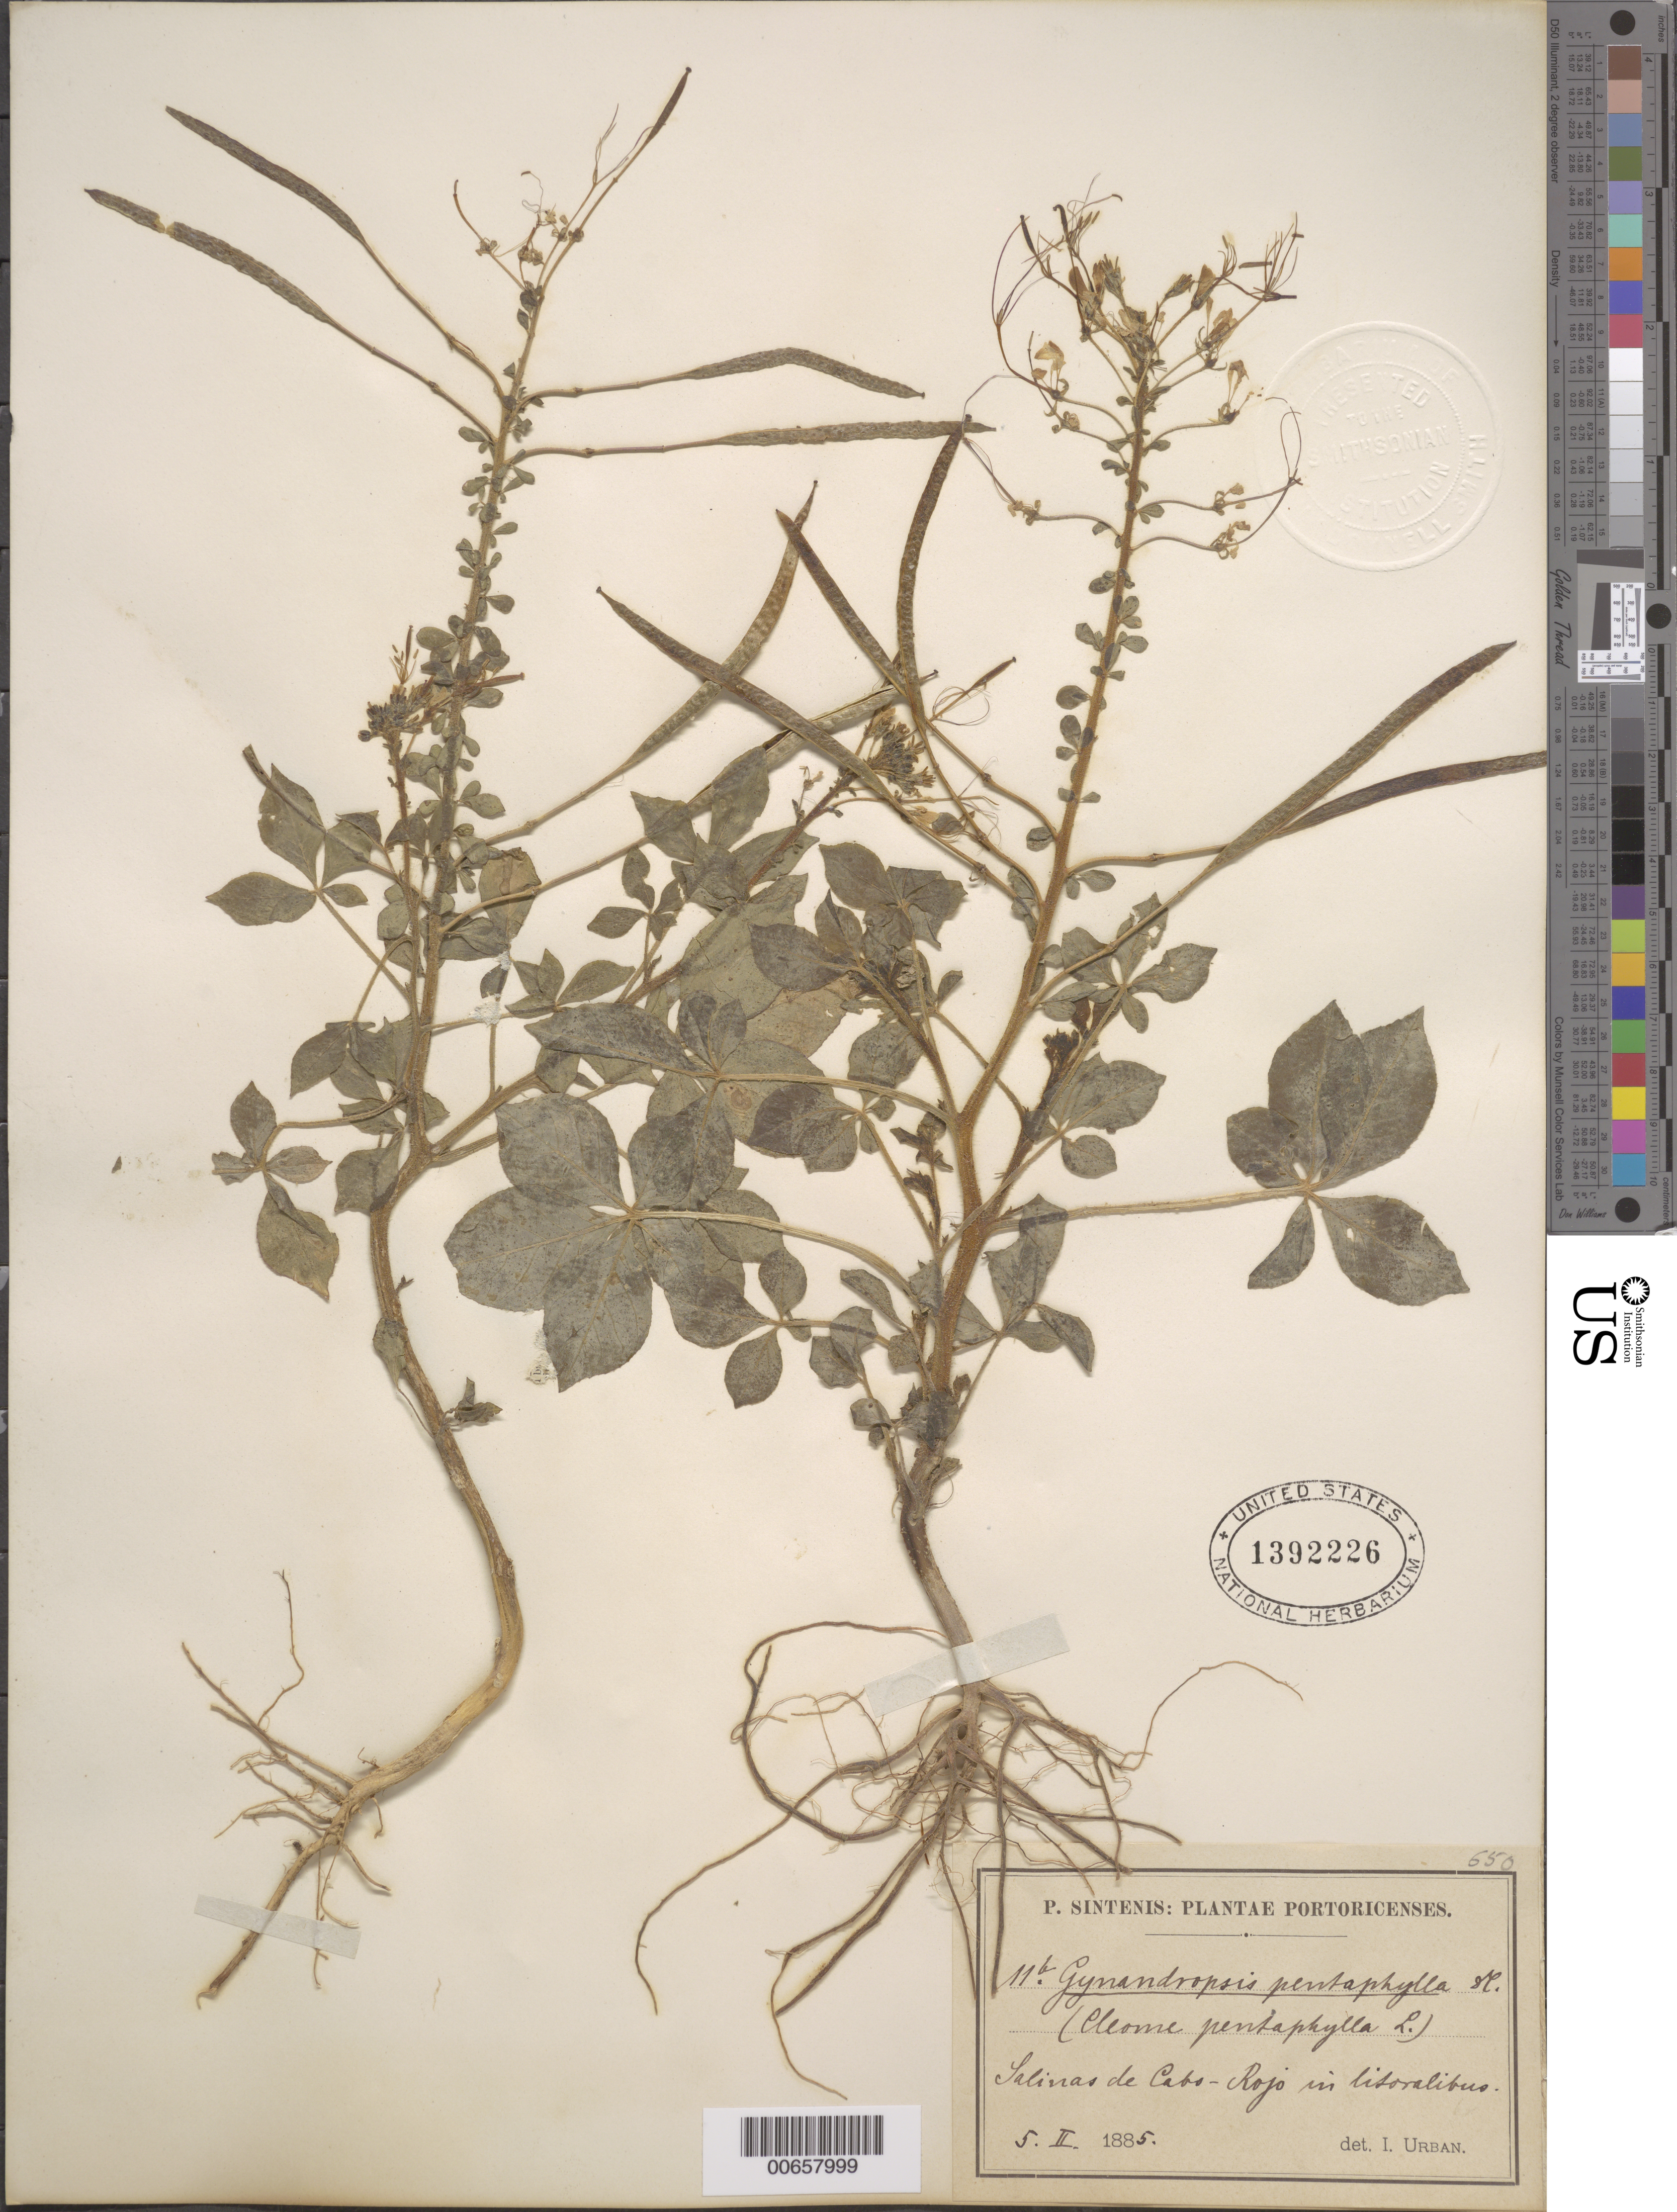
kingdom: Plantae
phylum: Tracheophyta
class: Magnoliopsida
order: Brassicales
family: Cleomaceae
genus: Gynandropsis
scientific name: Gynandropsis gynandra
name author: (L.) Briq.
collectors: P. Sintenis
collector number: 11b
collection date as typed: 05 Feb 1885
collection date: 1885-02-05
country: Puerto Rico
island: Greater Antilles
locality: Salinas de Cabo-Rojo in litoralibus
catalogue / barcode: US 1392226